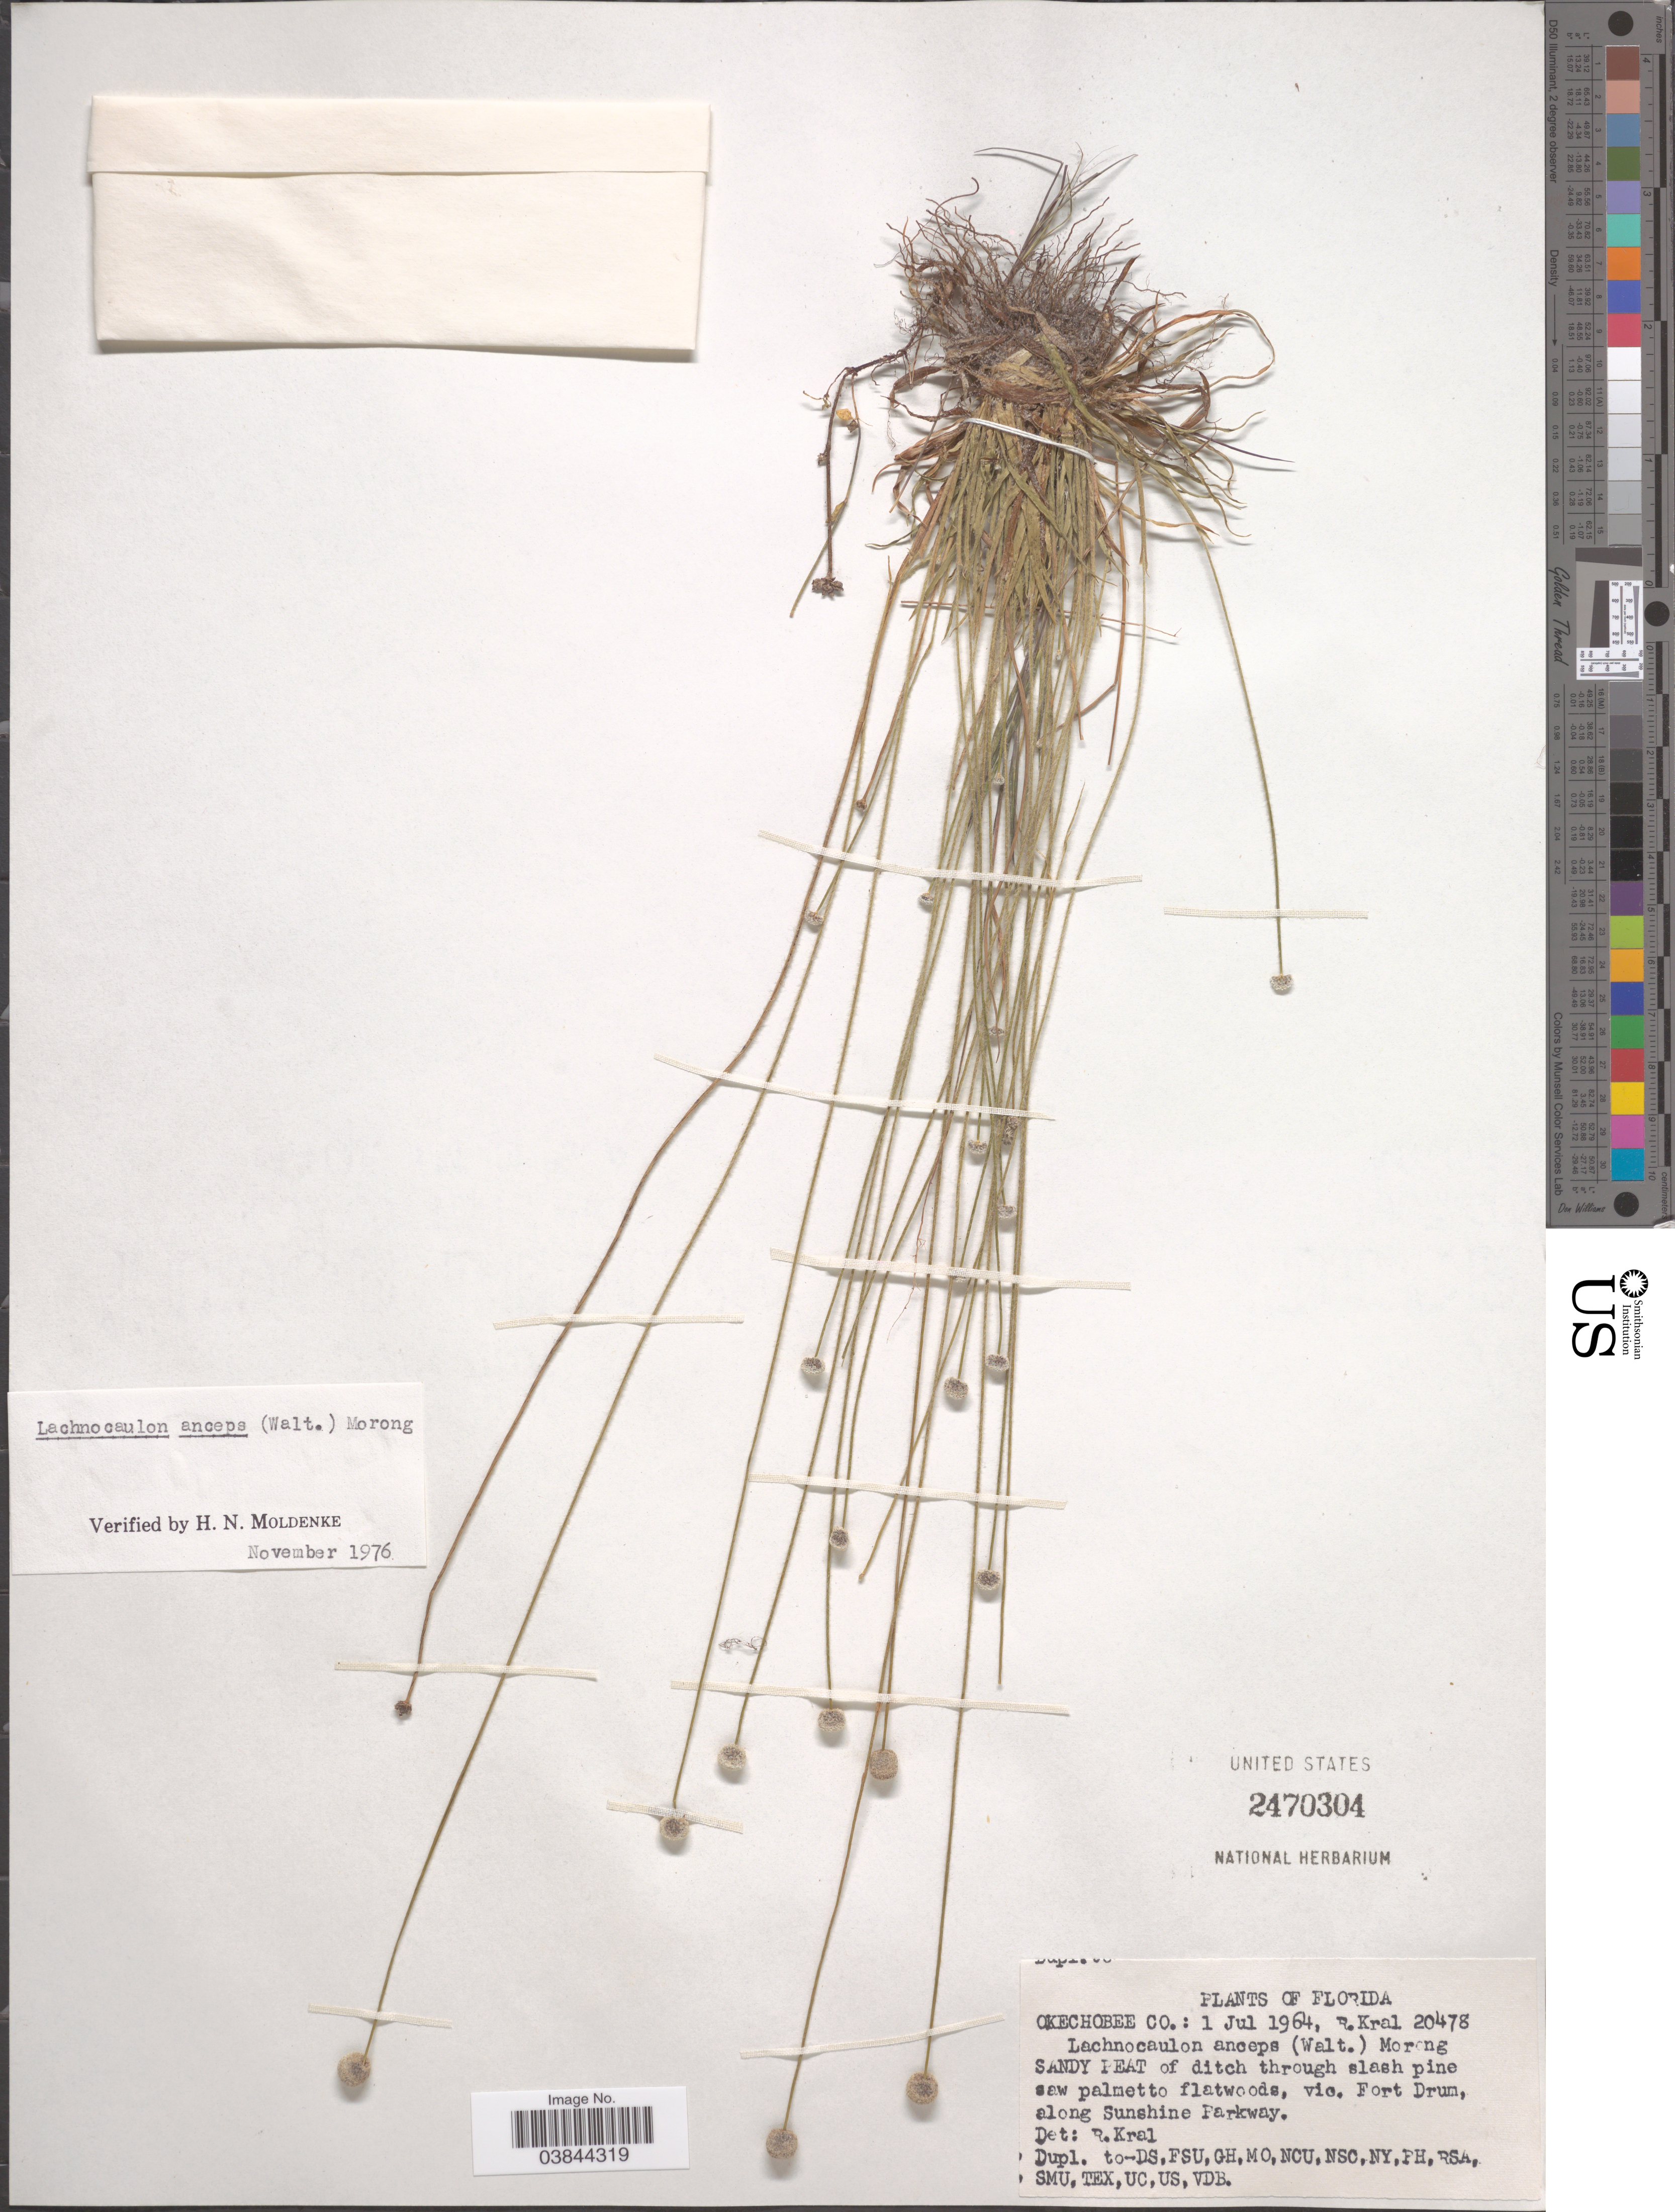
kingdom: Plantae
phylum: Tracheophyta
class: Liliopsida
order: Poales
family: Eriocaulaceae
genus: Lachnocaulon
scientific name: Lachnocaulon anceps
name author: (Walter) Morong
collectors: R. Kral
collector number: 20478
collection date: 1964-07-01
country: United States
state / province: Florida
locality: Okechobee Co. Vic. Fort Drum, along Sunshine Parkway.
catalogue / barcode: US 2470304